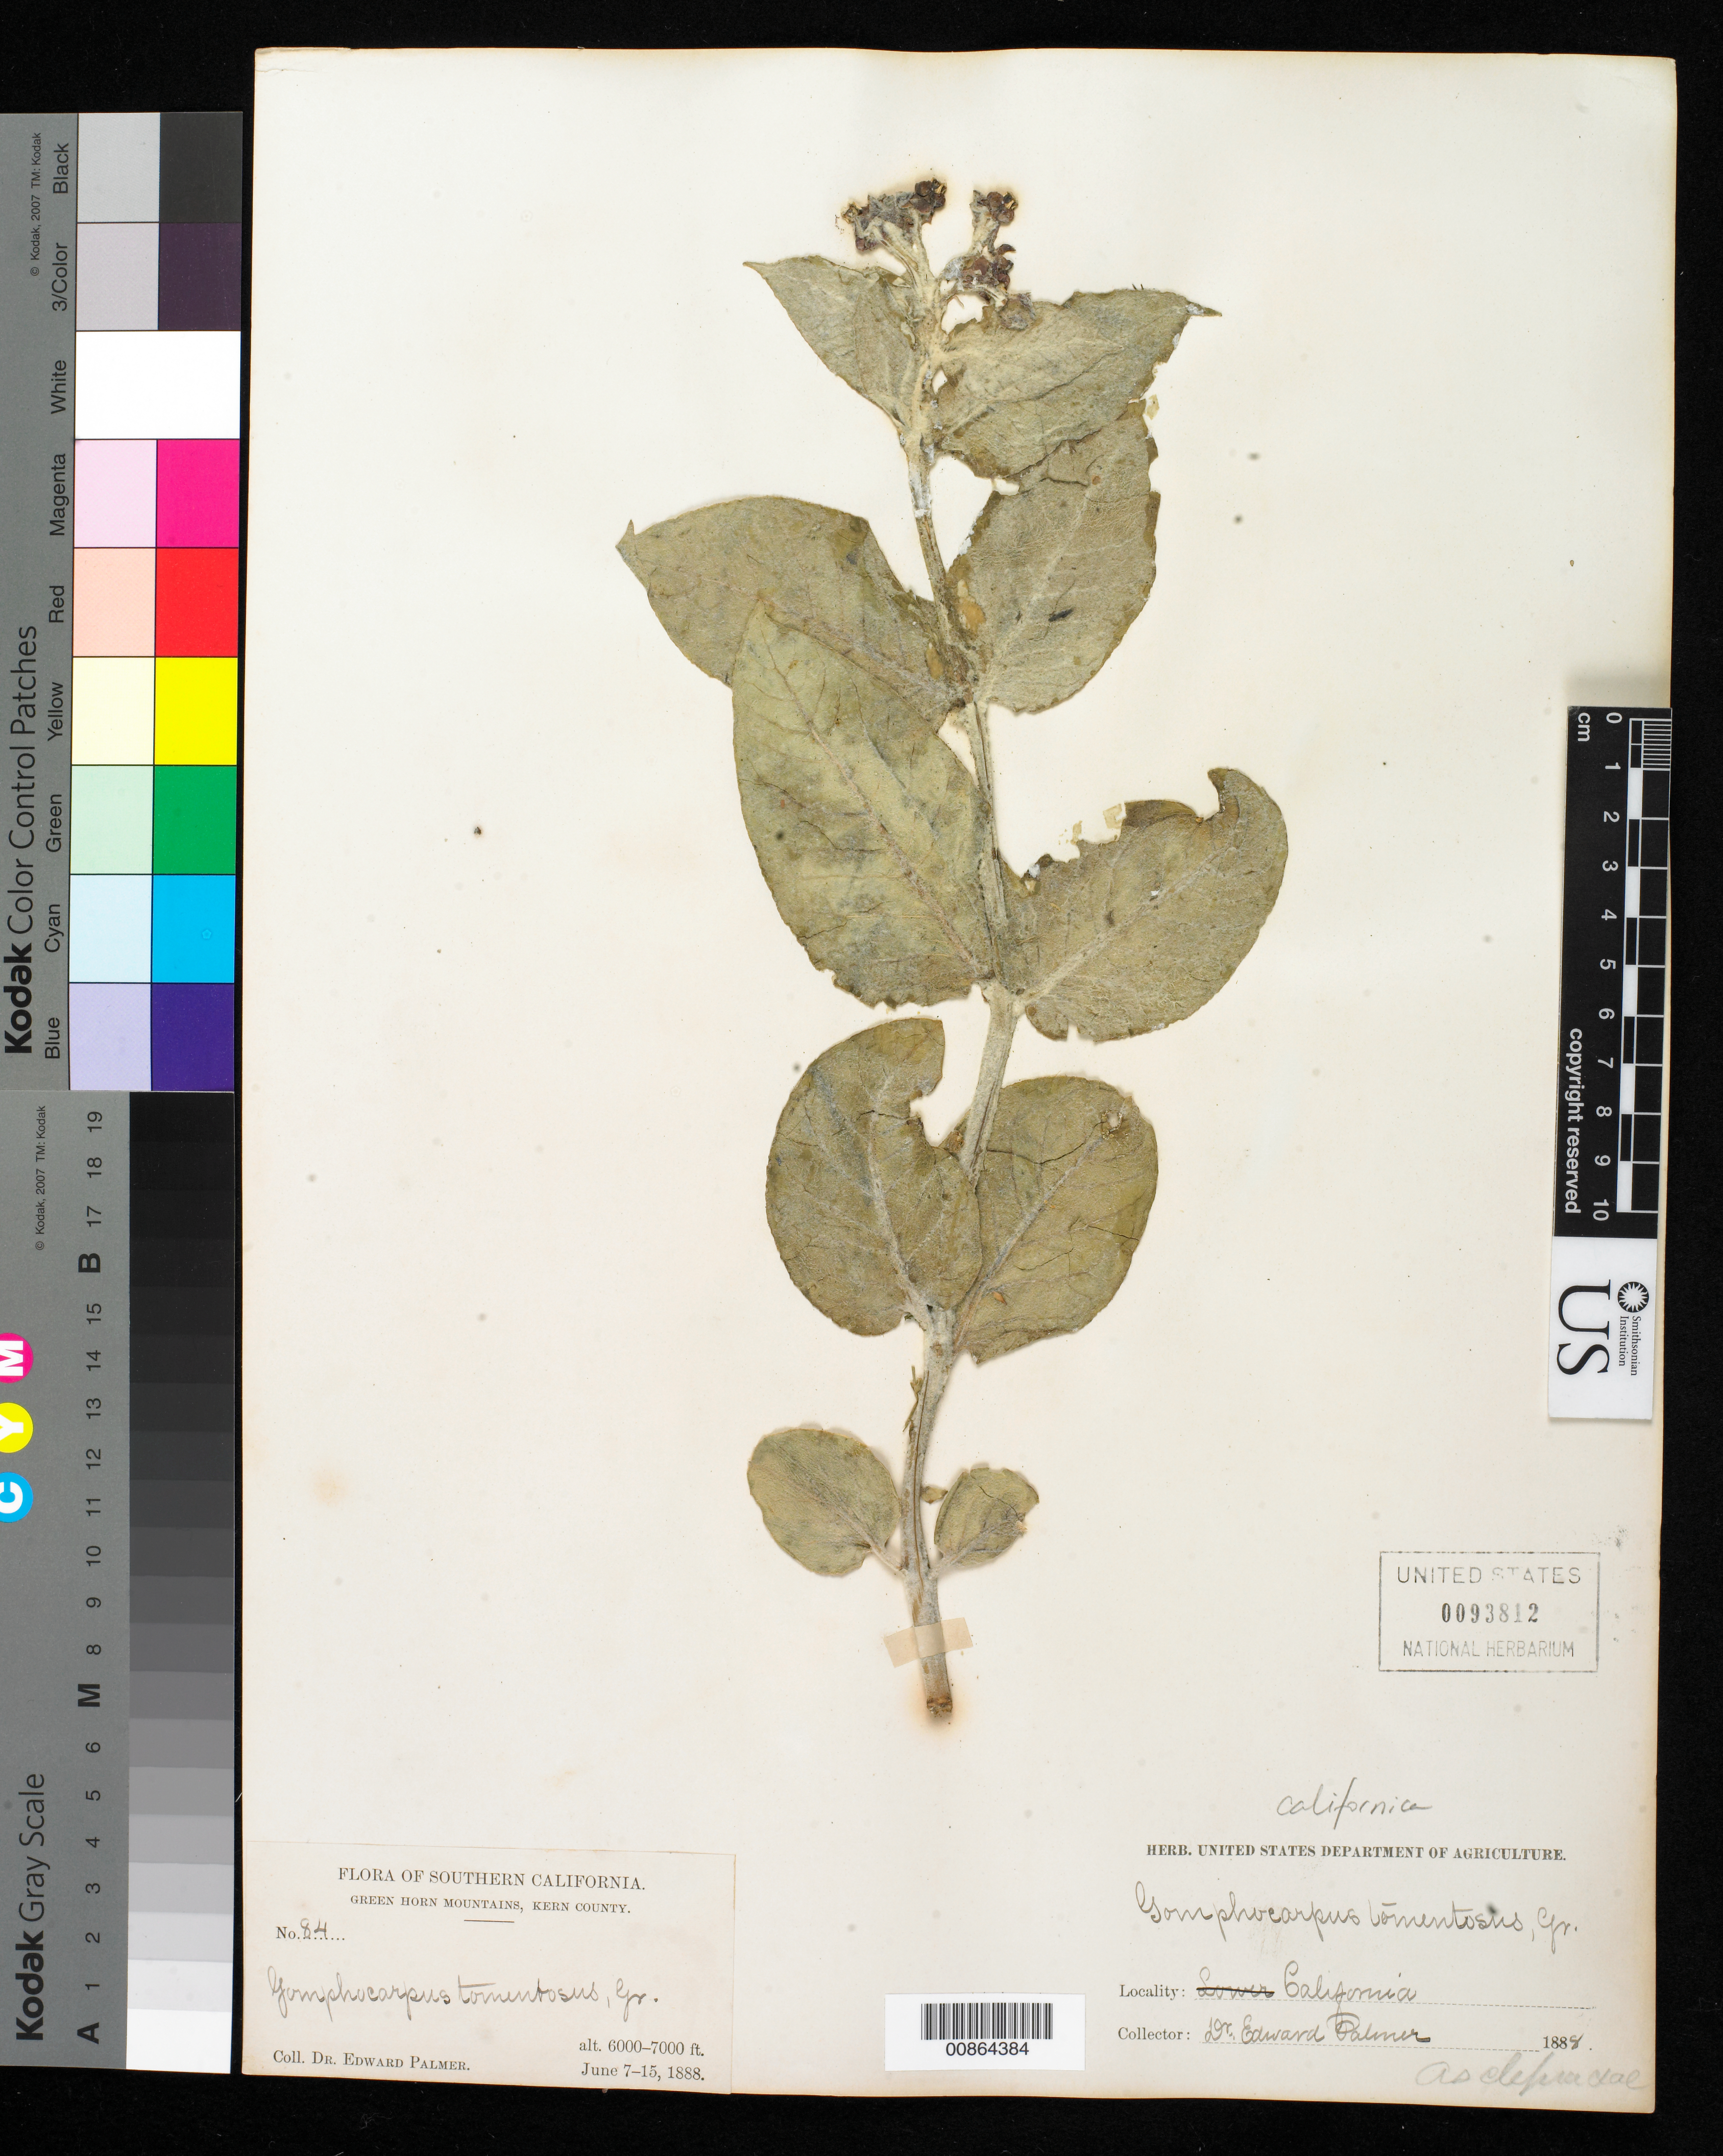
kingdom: Plantae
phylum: Tracheophyta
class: Magnoliopsida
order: Gentianales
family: Apocynaceae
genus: Asclepias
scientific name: Asclepias californica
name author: Greene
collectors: E. Palmer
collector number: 84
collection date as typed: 07 Jun 1888 to 15 Jun 1888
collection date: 1888-06-07/1888-06-15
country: United States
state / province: California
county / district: Kern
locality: Green Horn Mountains, Kern County, Southern California.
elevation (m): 1829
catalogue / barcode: US 93812